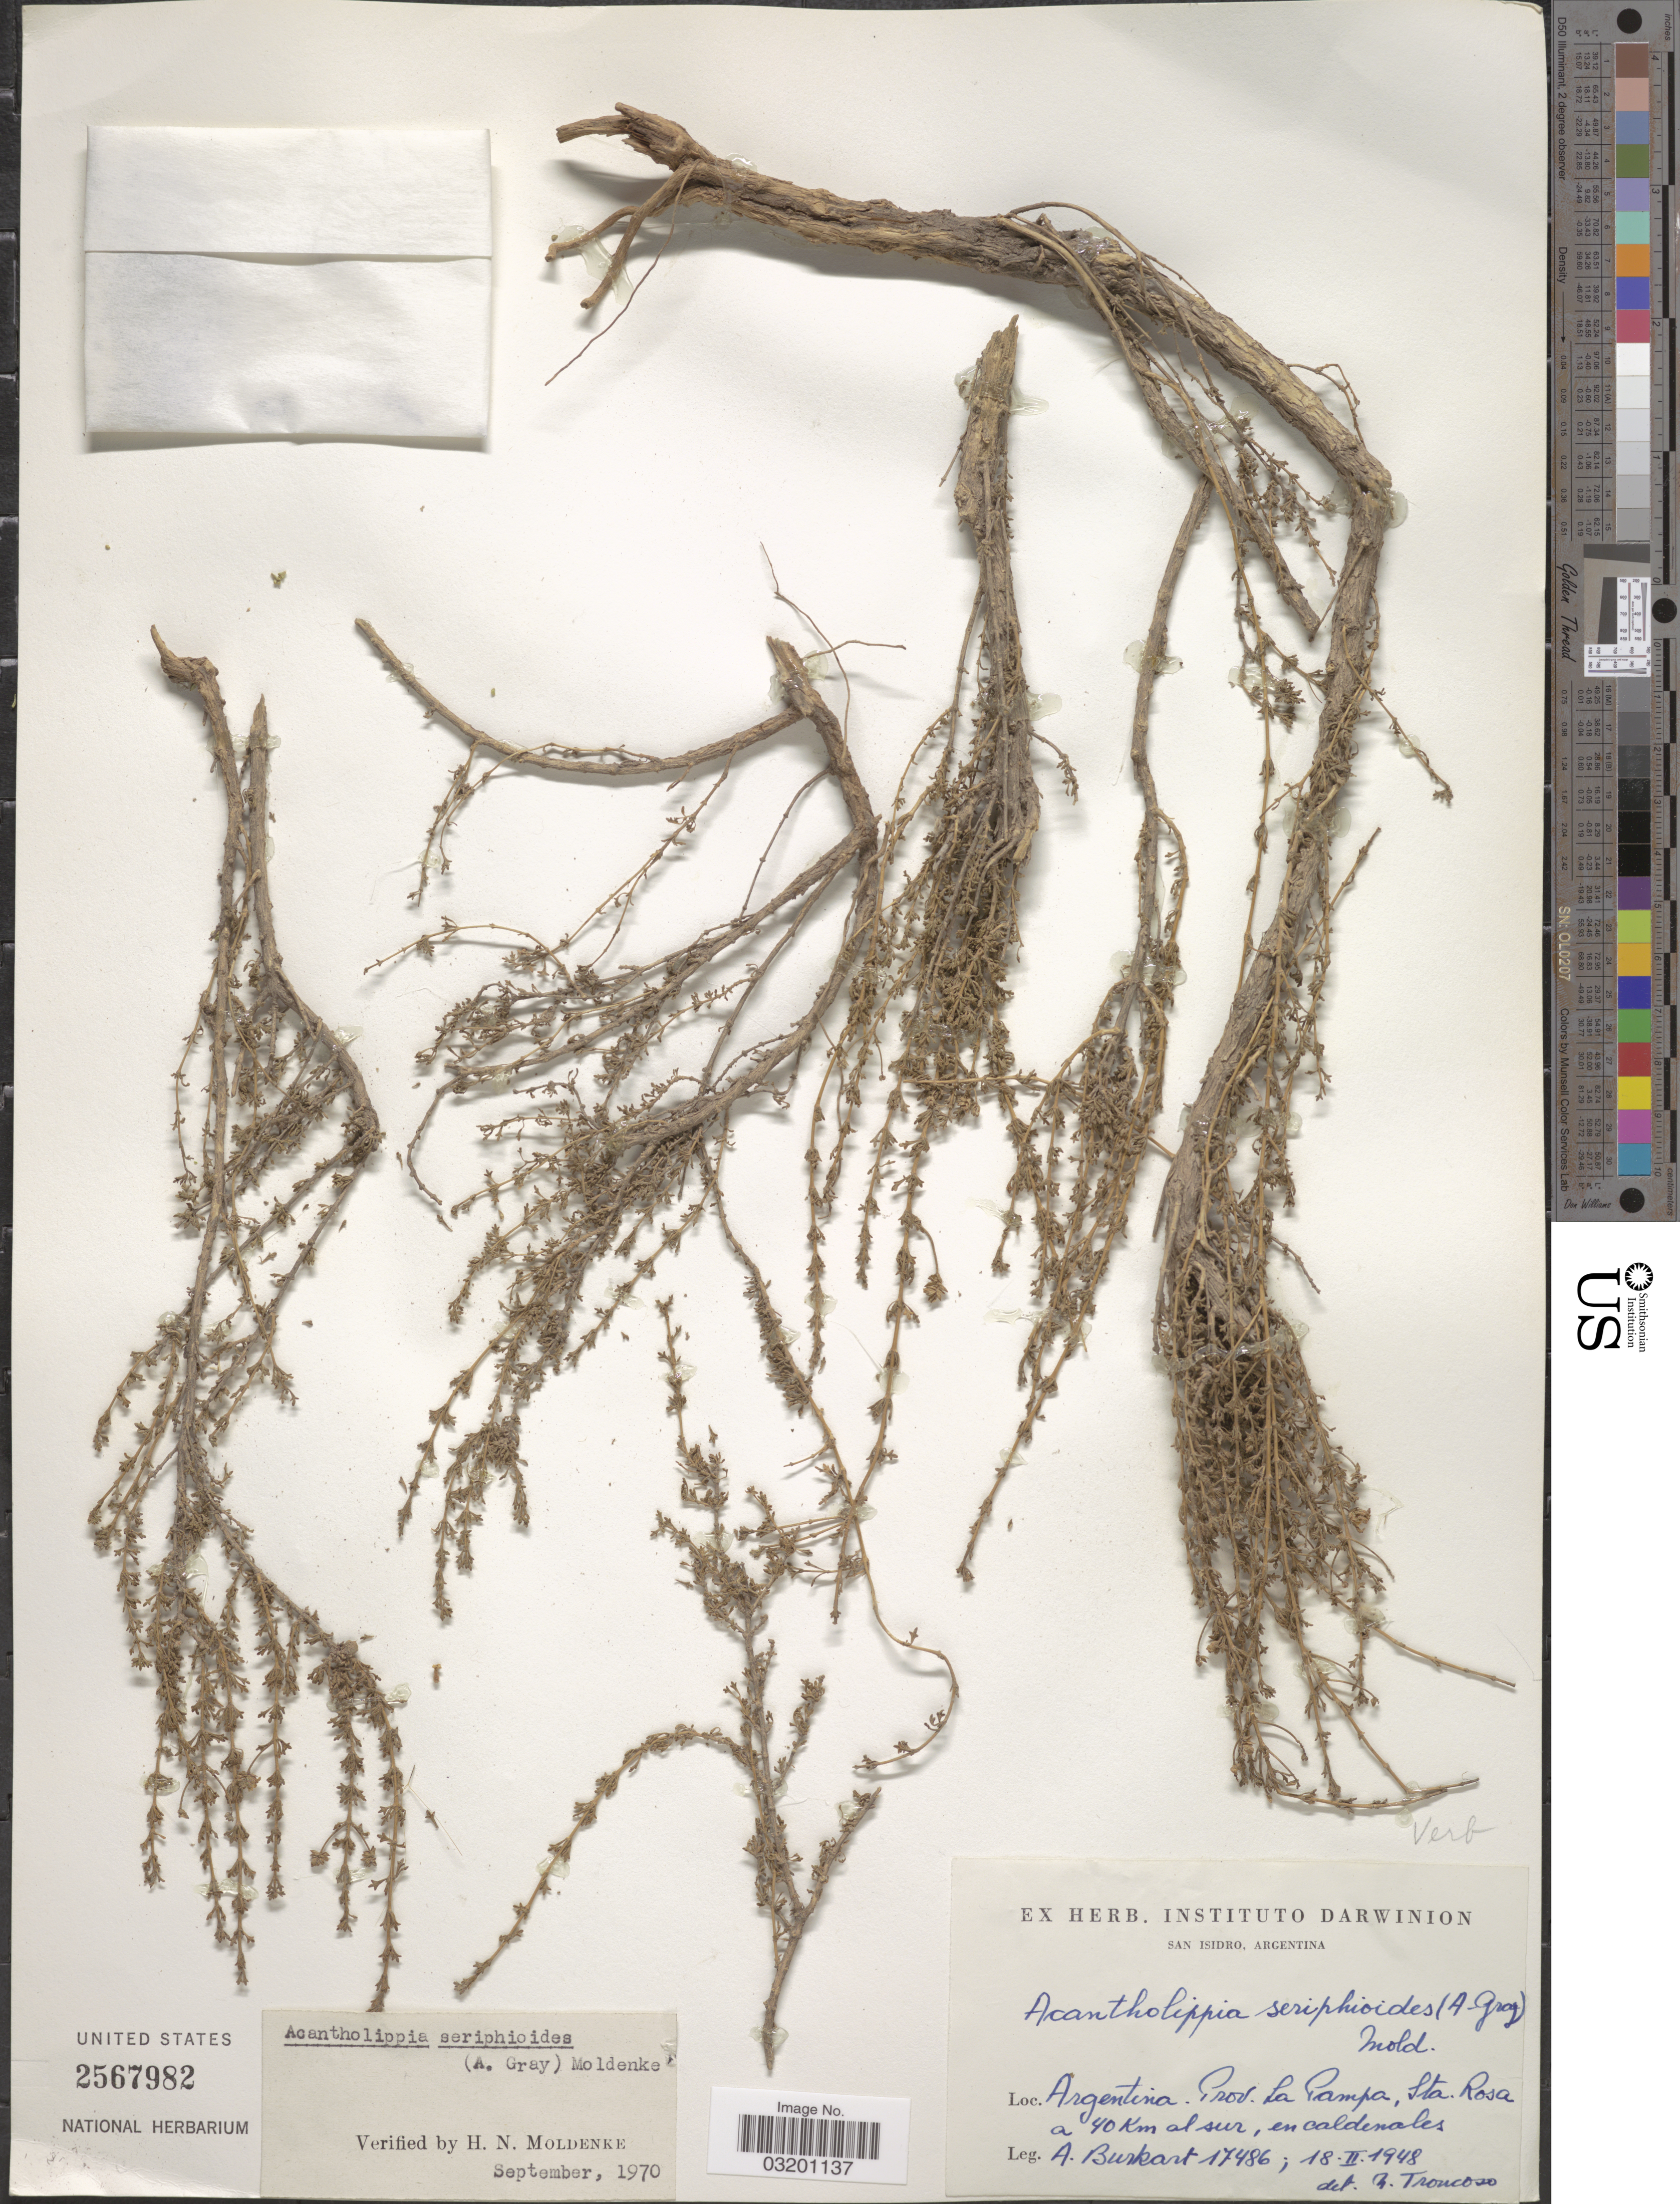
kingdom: Plantae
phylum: Tracheophyta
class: Magnoliopsida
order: Lamiales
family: Verbenaceae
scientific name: Acantholippa seriphioides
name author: (A. Gray) Moldenke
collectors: A. E. Burkart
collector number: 17486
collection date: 1948-02-18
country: Argentina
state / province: La Pampa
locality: Sta. Rosa a 40 Km al sur, en caldenales.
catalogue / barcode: US 2567982